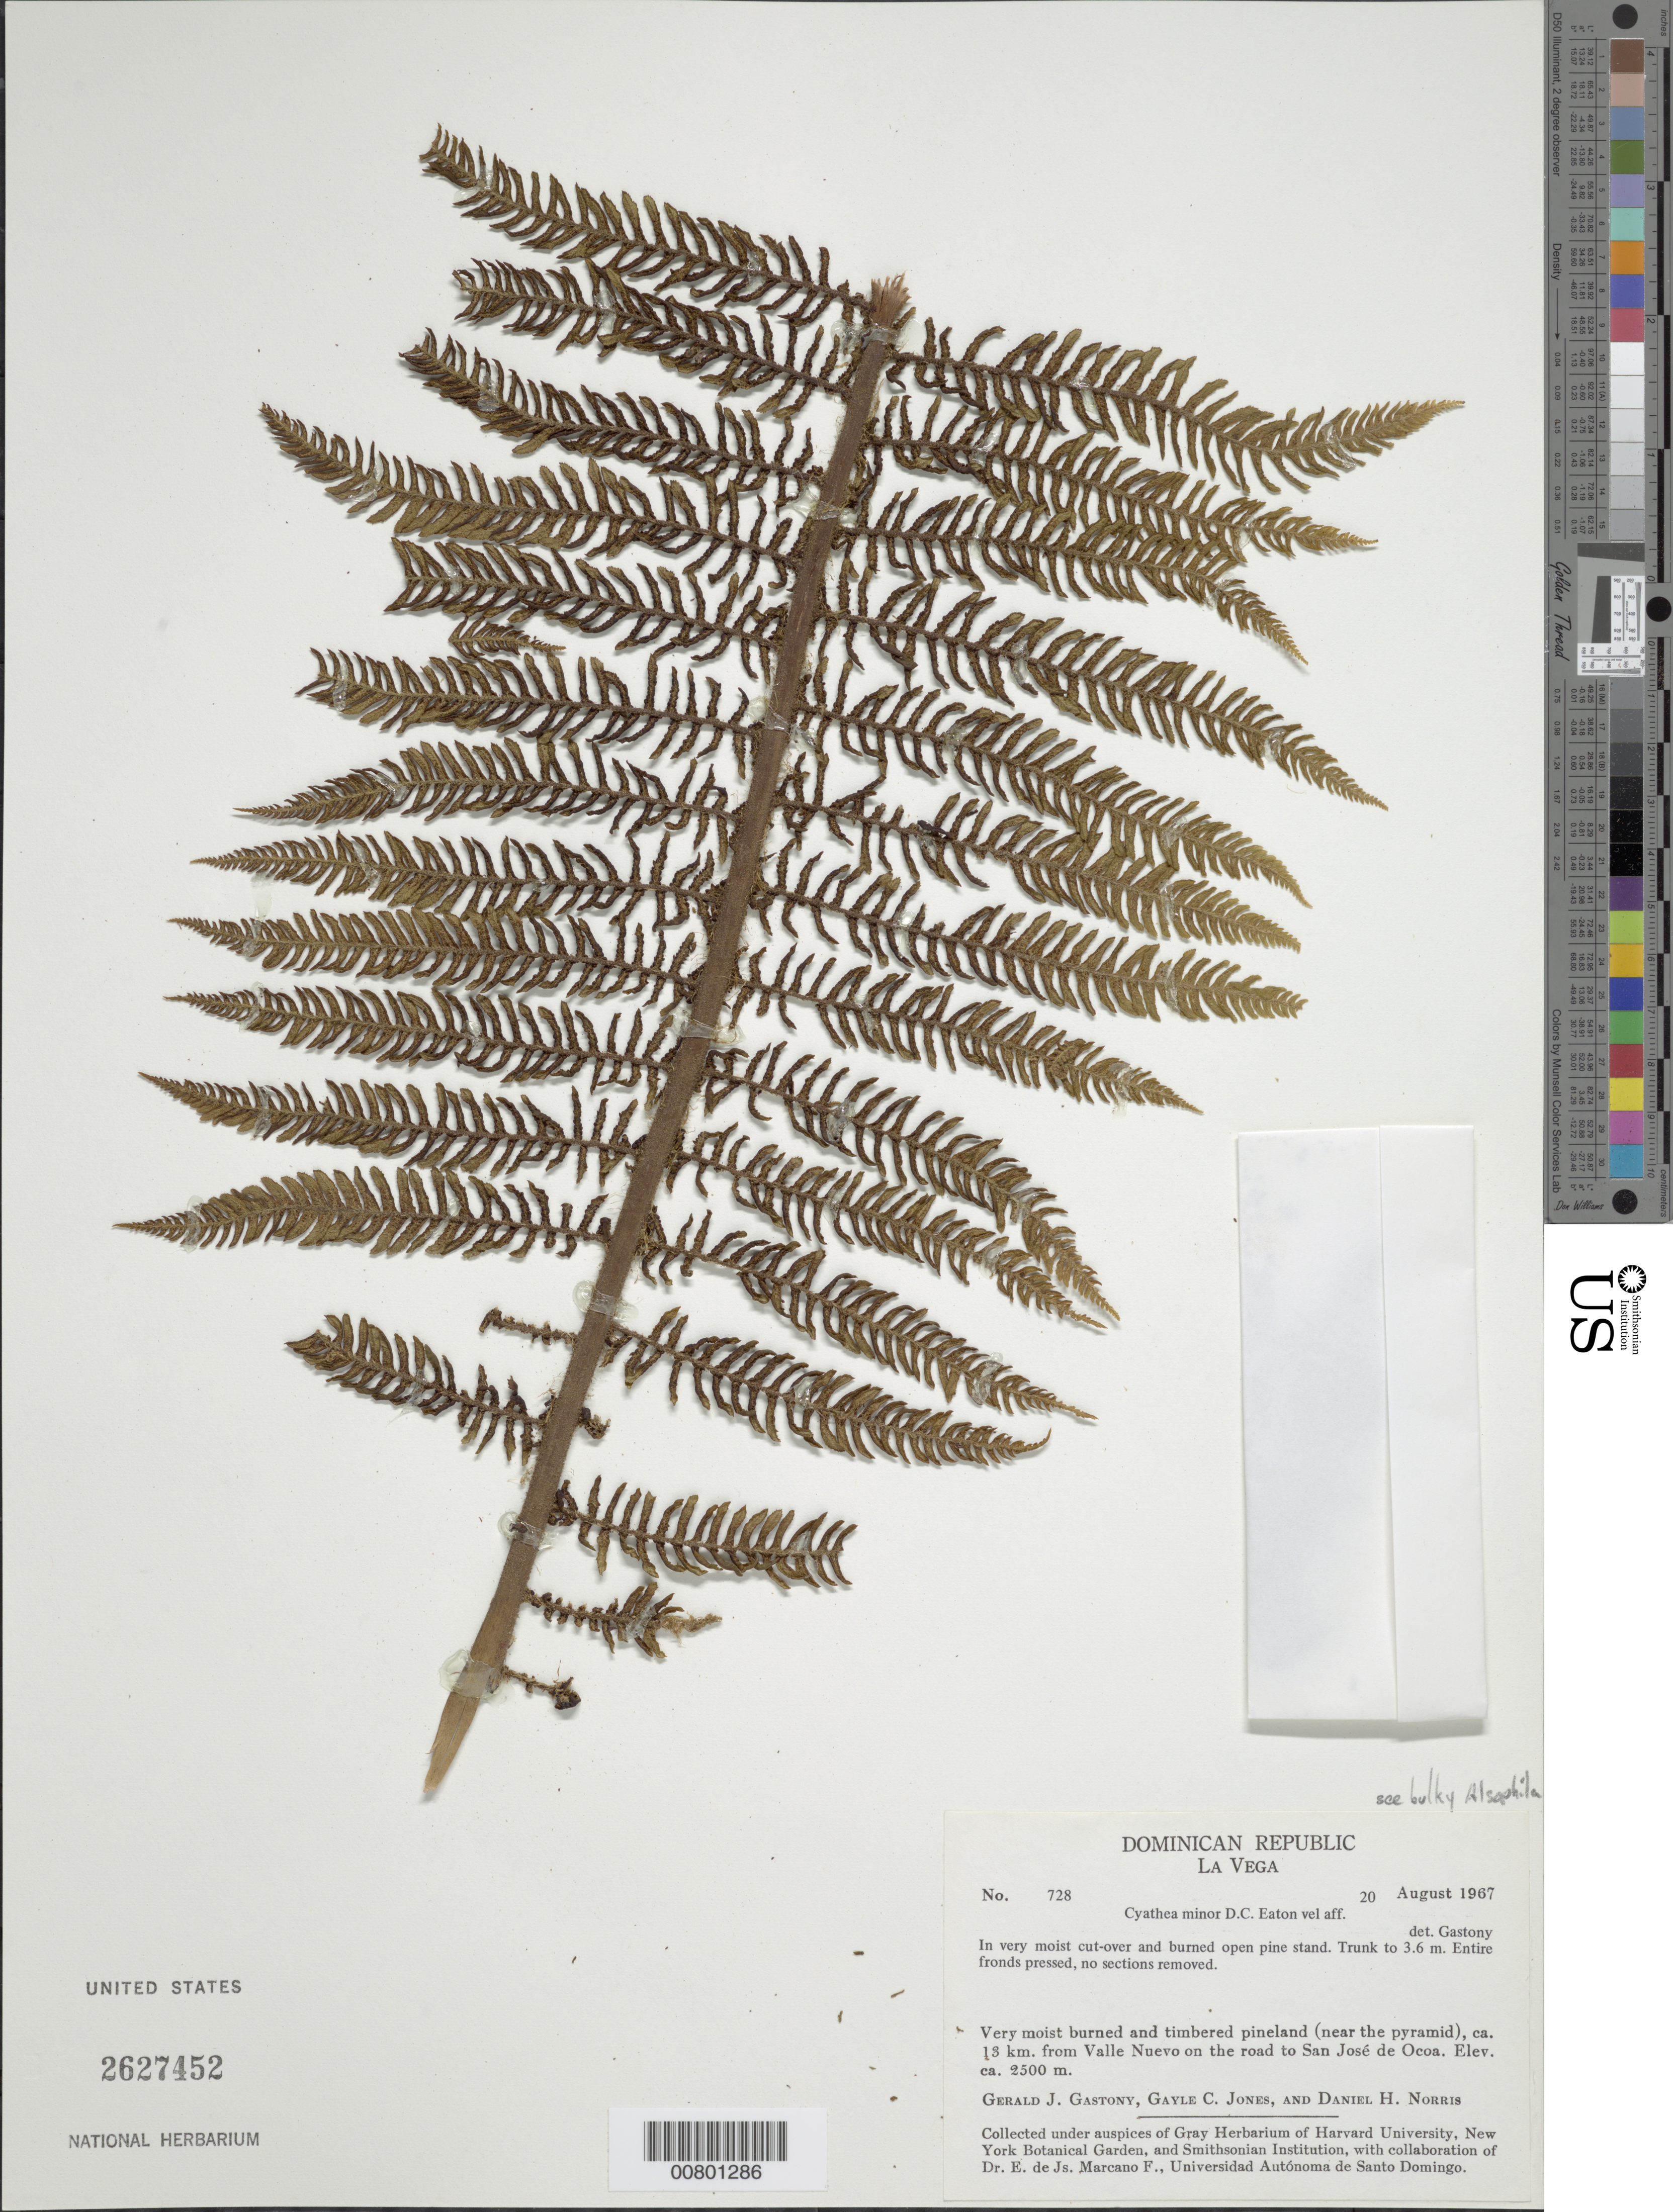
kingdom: Plantae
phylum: Tracheophyta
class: Polypodiopsida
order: Cyatheales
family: Cyatheaceae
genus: Alsophila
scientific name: Alsophila minor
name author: (D.C. Eaton) R.M. Tryon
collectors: G. Gastony, G. C. Jones & D. H. Norris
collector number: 728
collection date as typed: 20 Aug 1967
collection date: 1967-08-20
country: Dominican Republic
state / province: La Vega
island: Hispaniola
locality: Valle Nuevo, 13 km from, on road to San José de Ocoa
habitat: Very moist burned and timbered pineland (near pyramid); very moist cut-over and burned open pine stand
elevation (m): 2500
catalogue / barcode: US 2627452